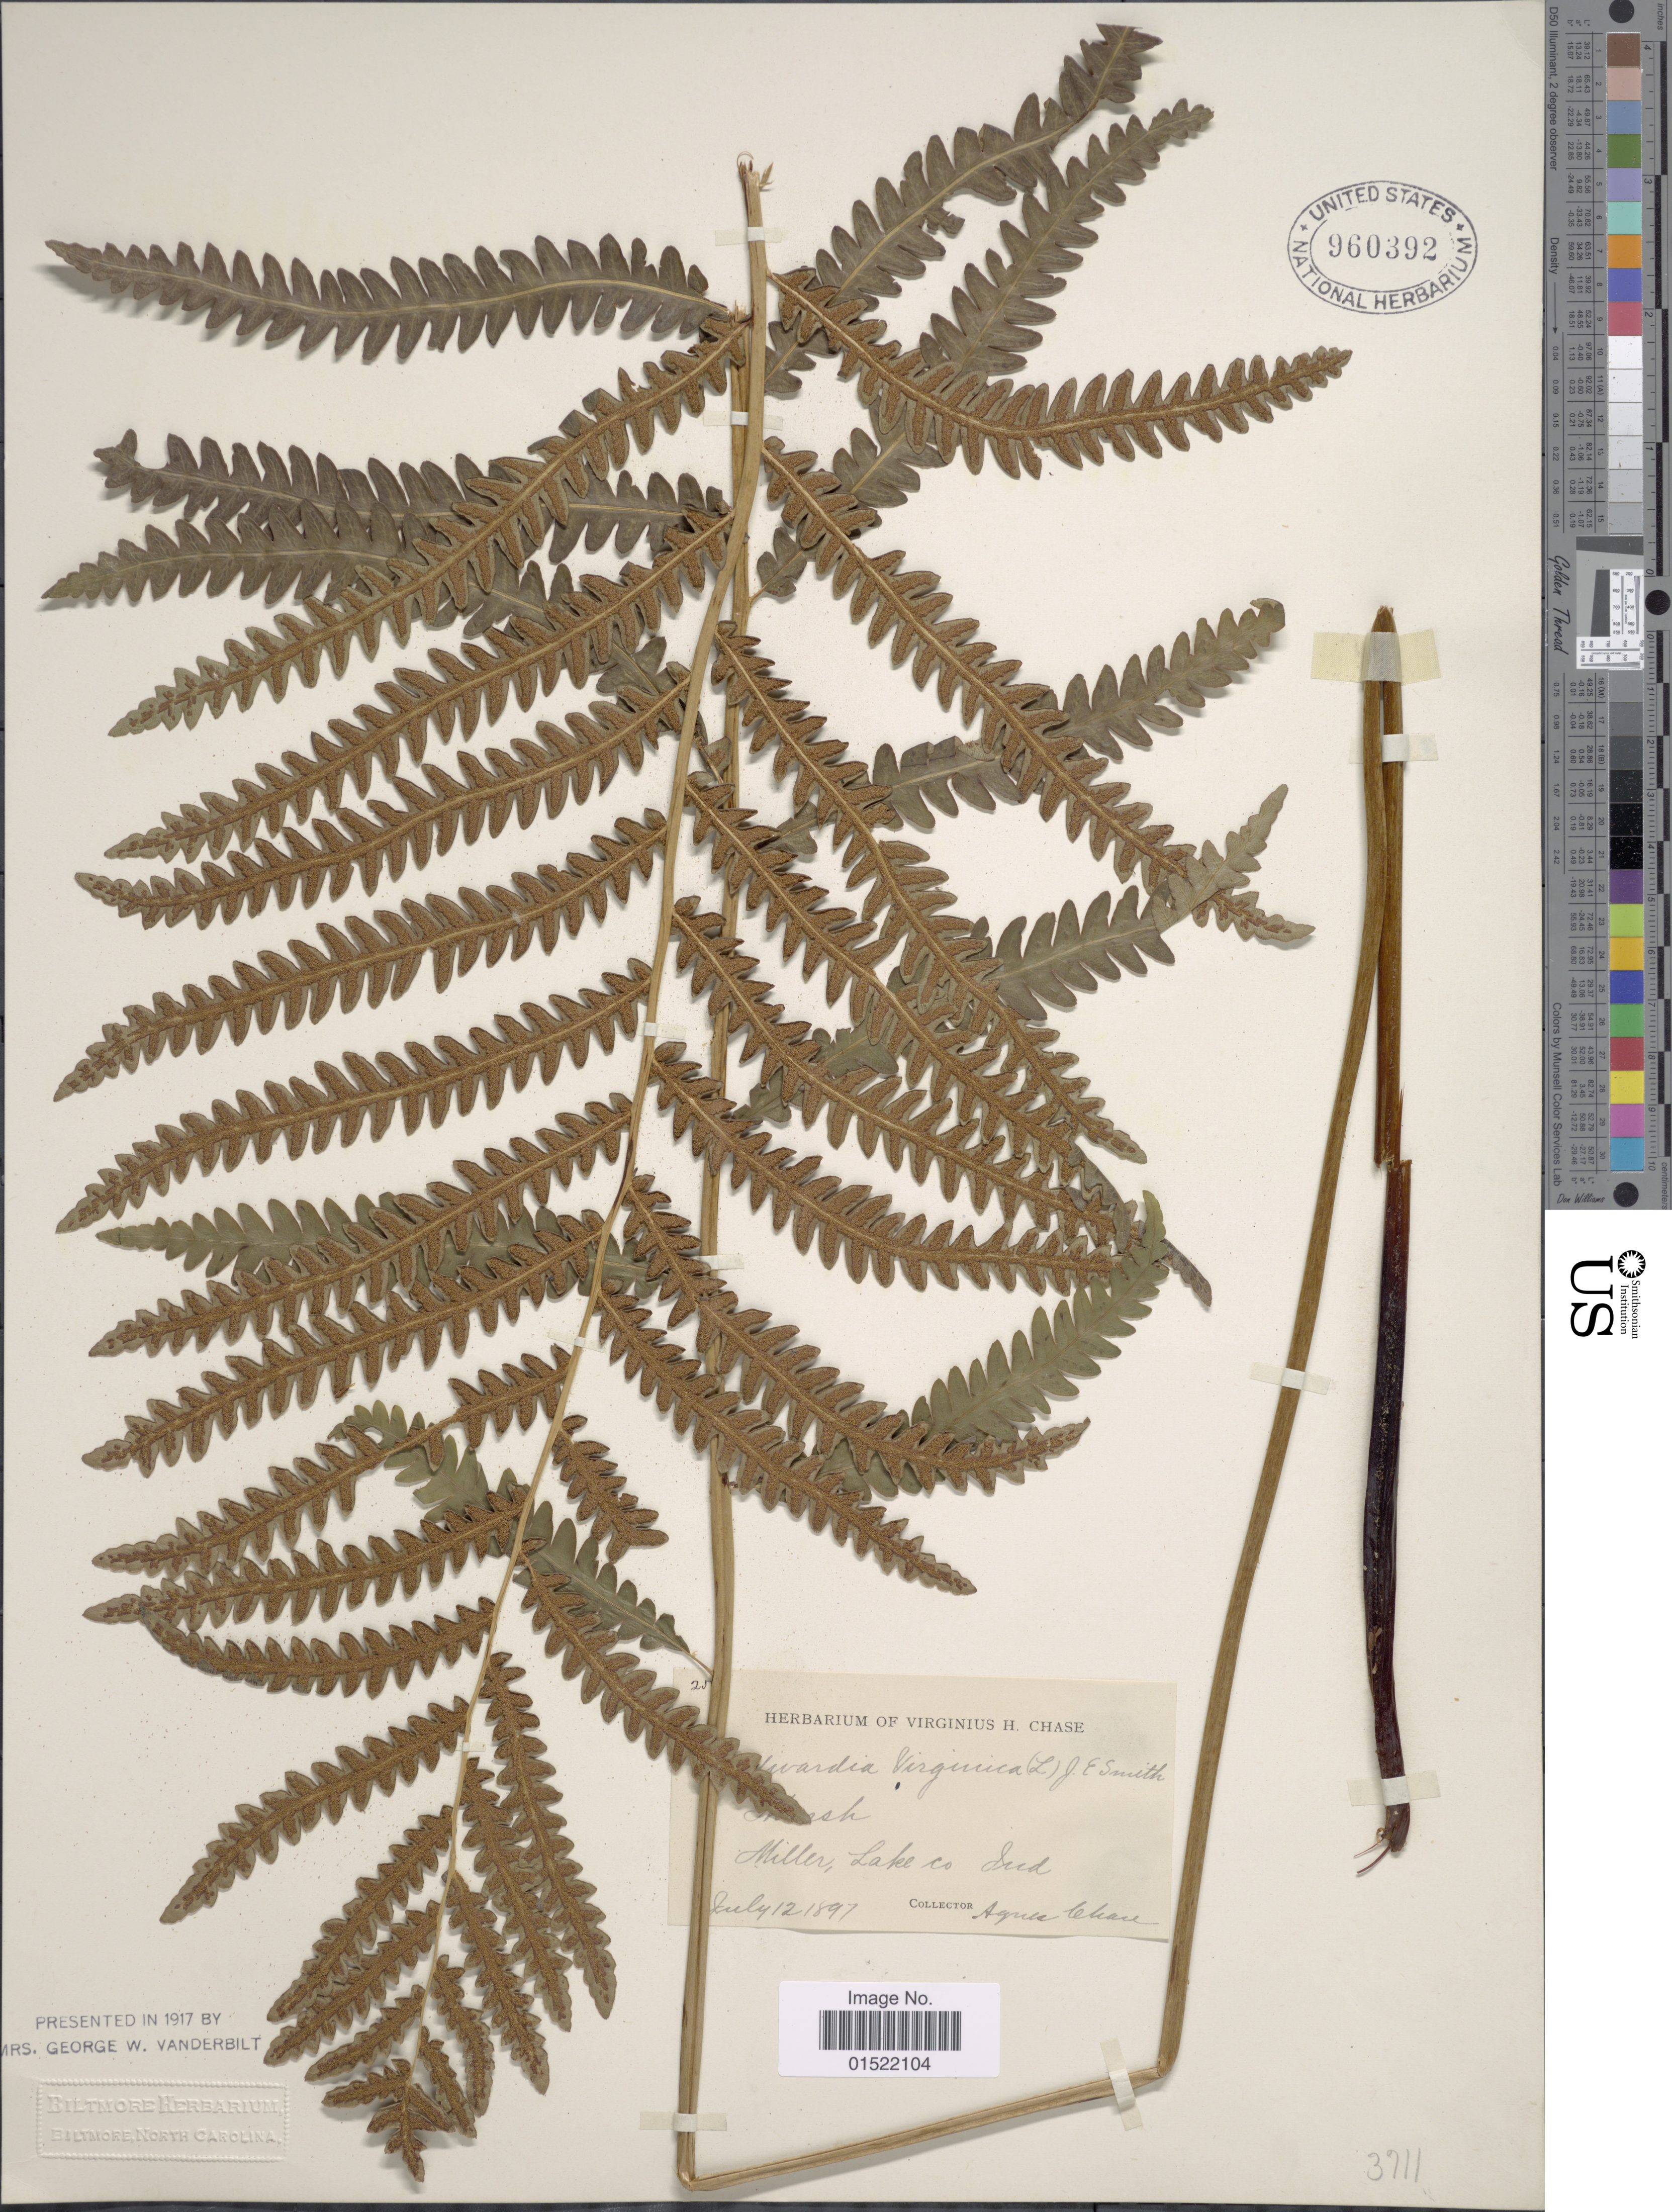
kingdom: Plantae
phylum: Tracheophyta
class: Polypodiopsida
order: Polypodiales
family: Blechnaceae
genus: Woodwardia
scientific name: Woodwardia virginica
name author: (L.) R.M. Sm.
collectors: A. Chase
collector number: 25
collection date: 1897-07-12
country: United States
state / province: Indiana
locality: Miller, Lake Co., Ind.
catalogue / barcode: US 960392